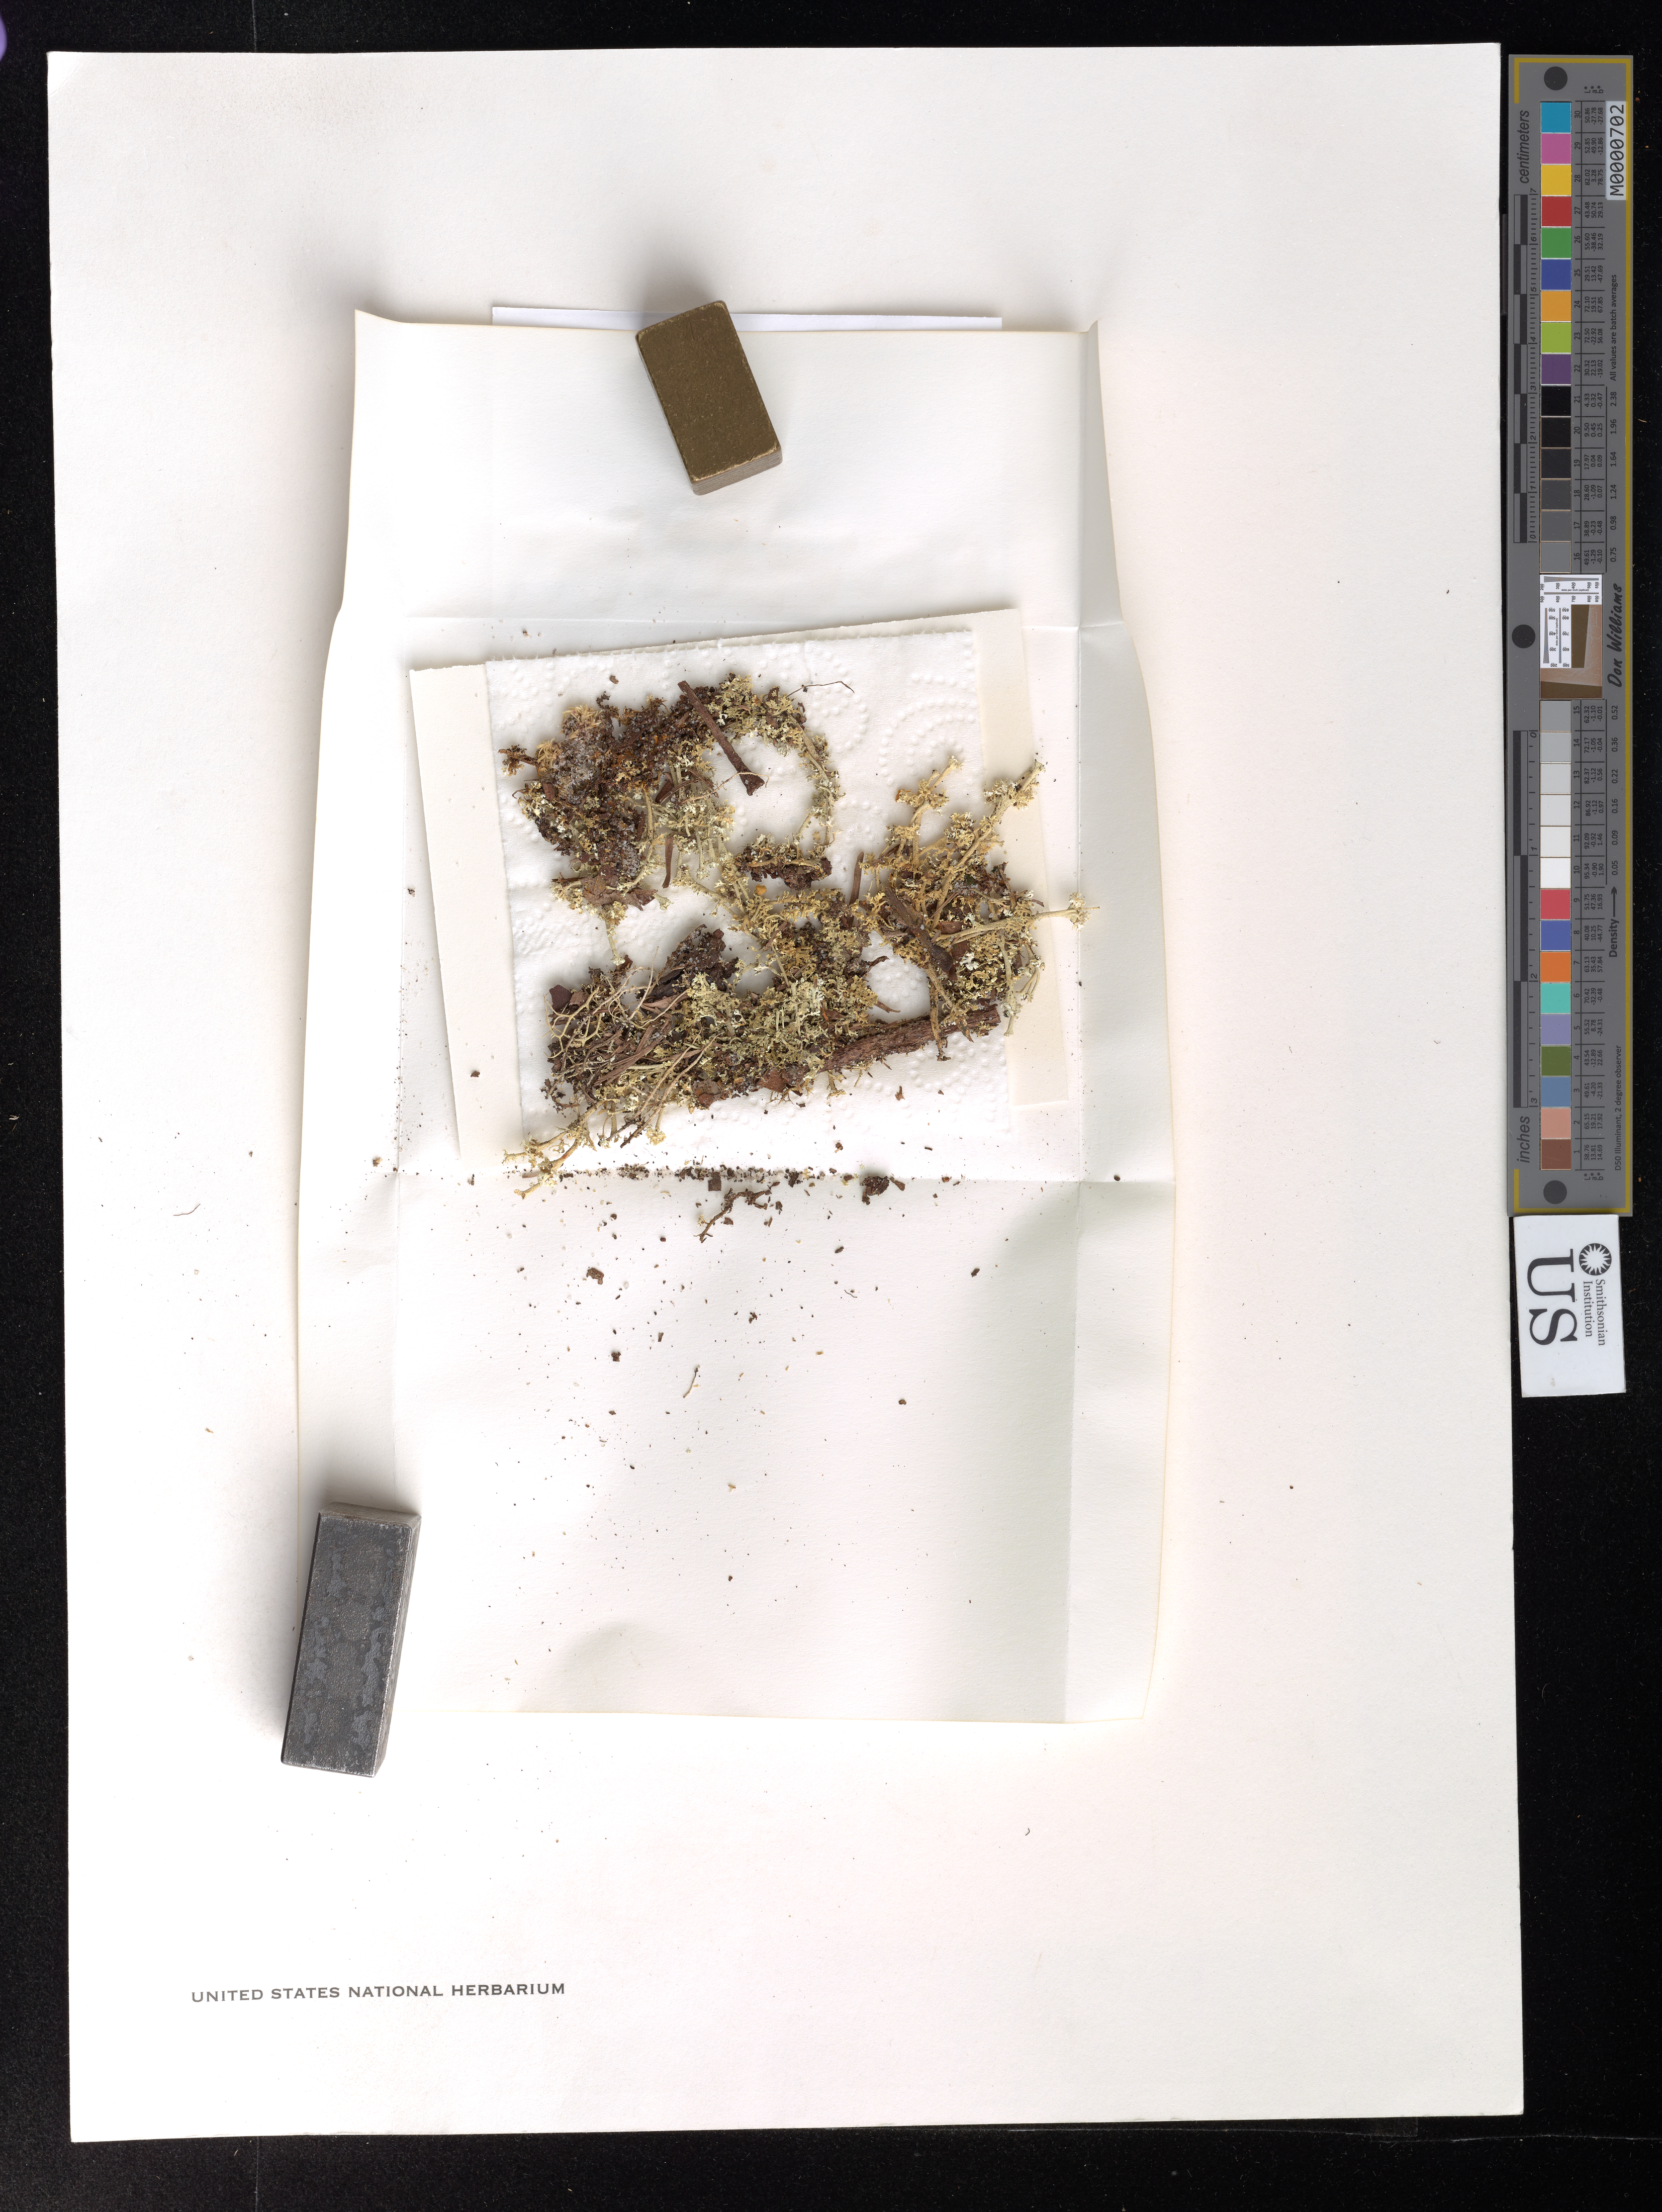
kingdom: Fungi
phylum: Ascomycota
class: Lecanoromycetes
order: Lecanorales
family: Cladoniaceae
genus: Cladonia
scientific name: Cladonia brasiliensis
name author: (Nyl.) Vain.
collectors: S. K. Stenroos, T. T. Ahti & J. Guillaumet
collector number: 3882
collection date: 1989-02-18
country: Brazil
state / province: Amazonas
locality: Mun. Manaus: km 45 on highway BR-114 N of Manaus, Reserva Biológica de Campina (INPA)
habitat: "Campina" (open woodland on white sand) in ecological reserve.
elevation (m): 40